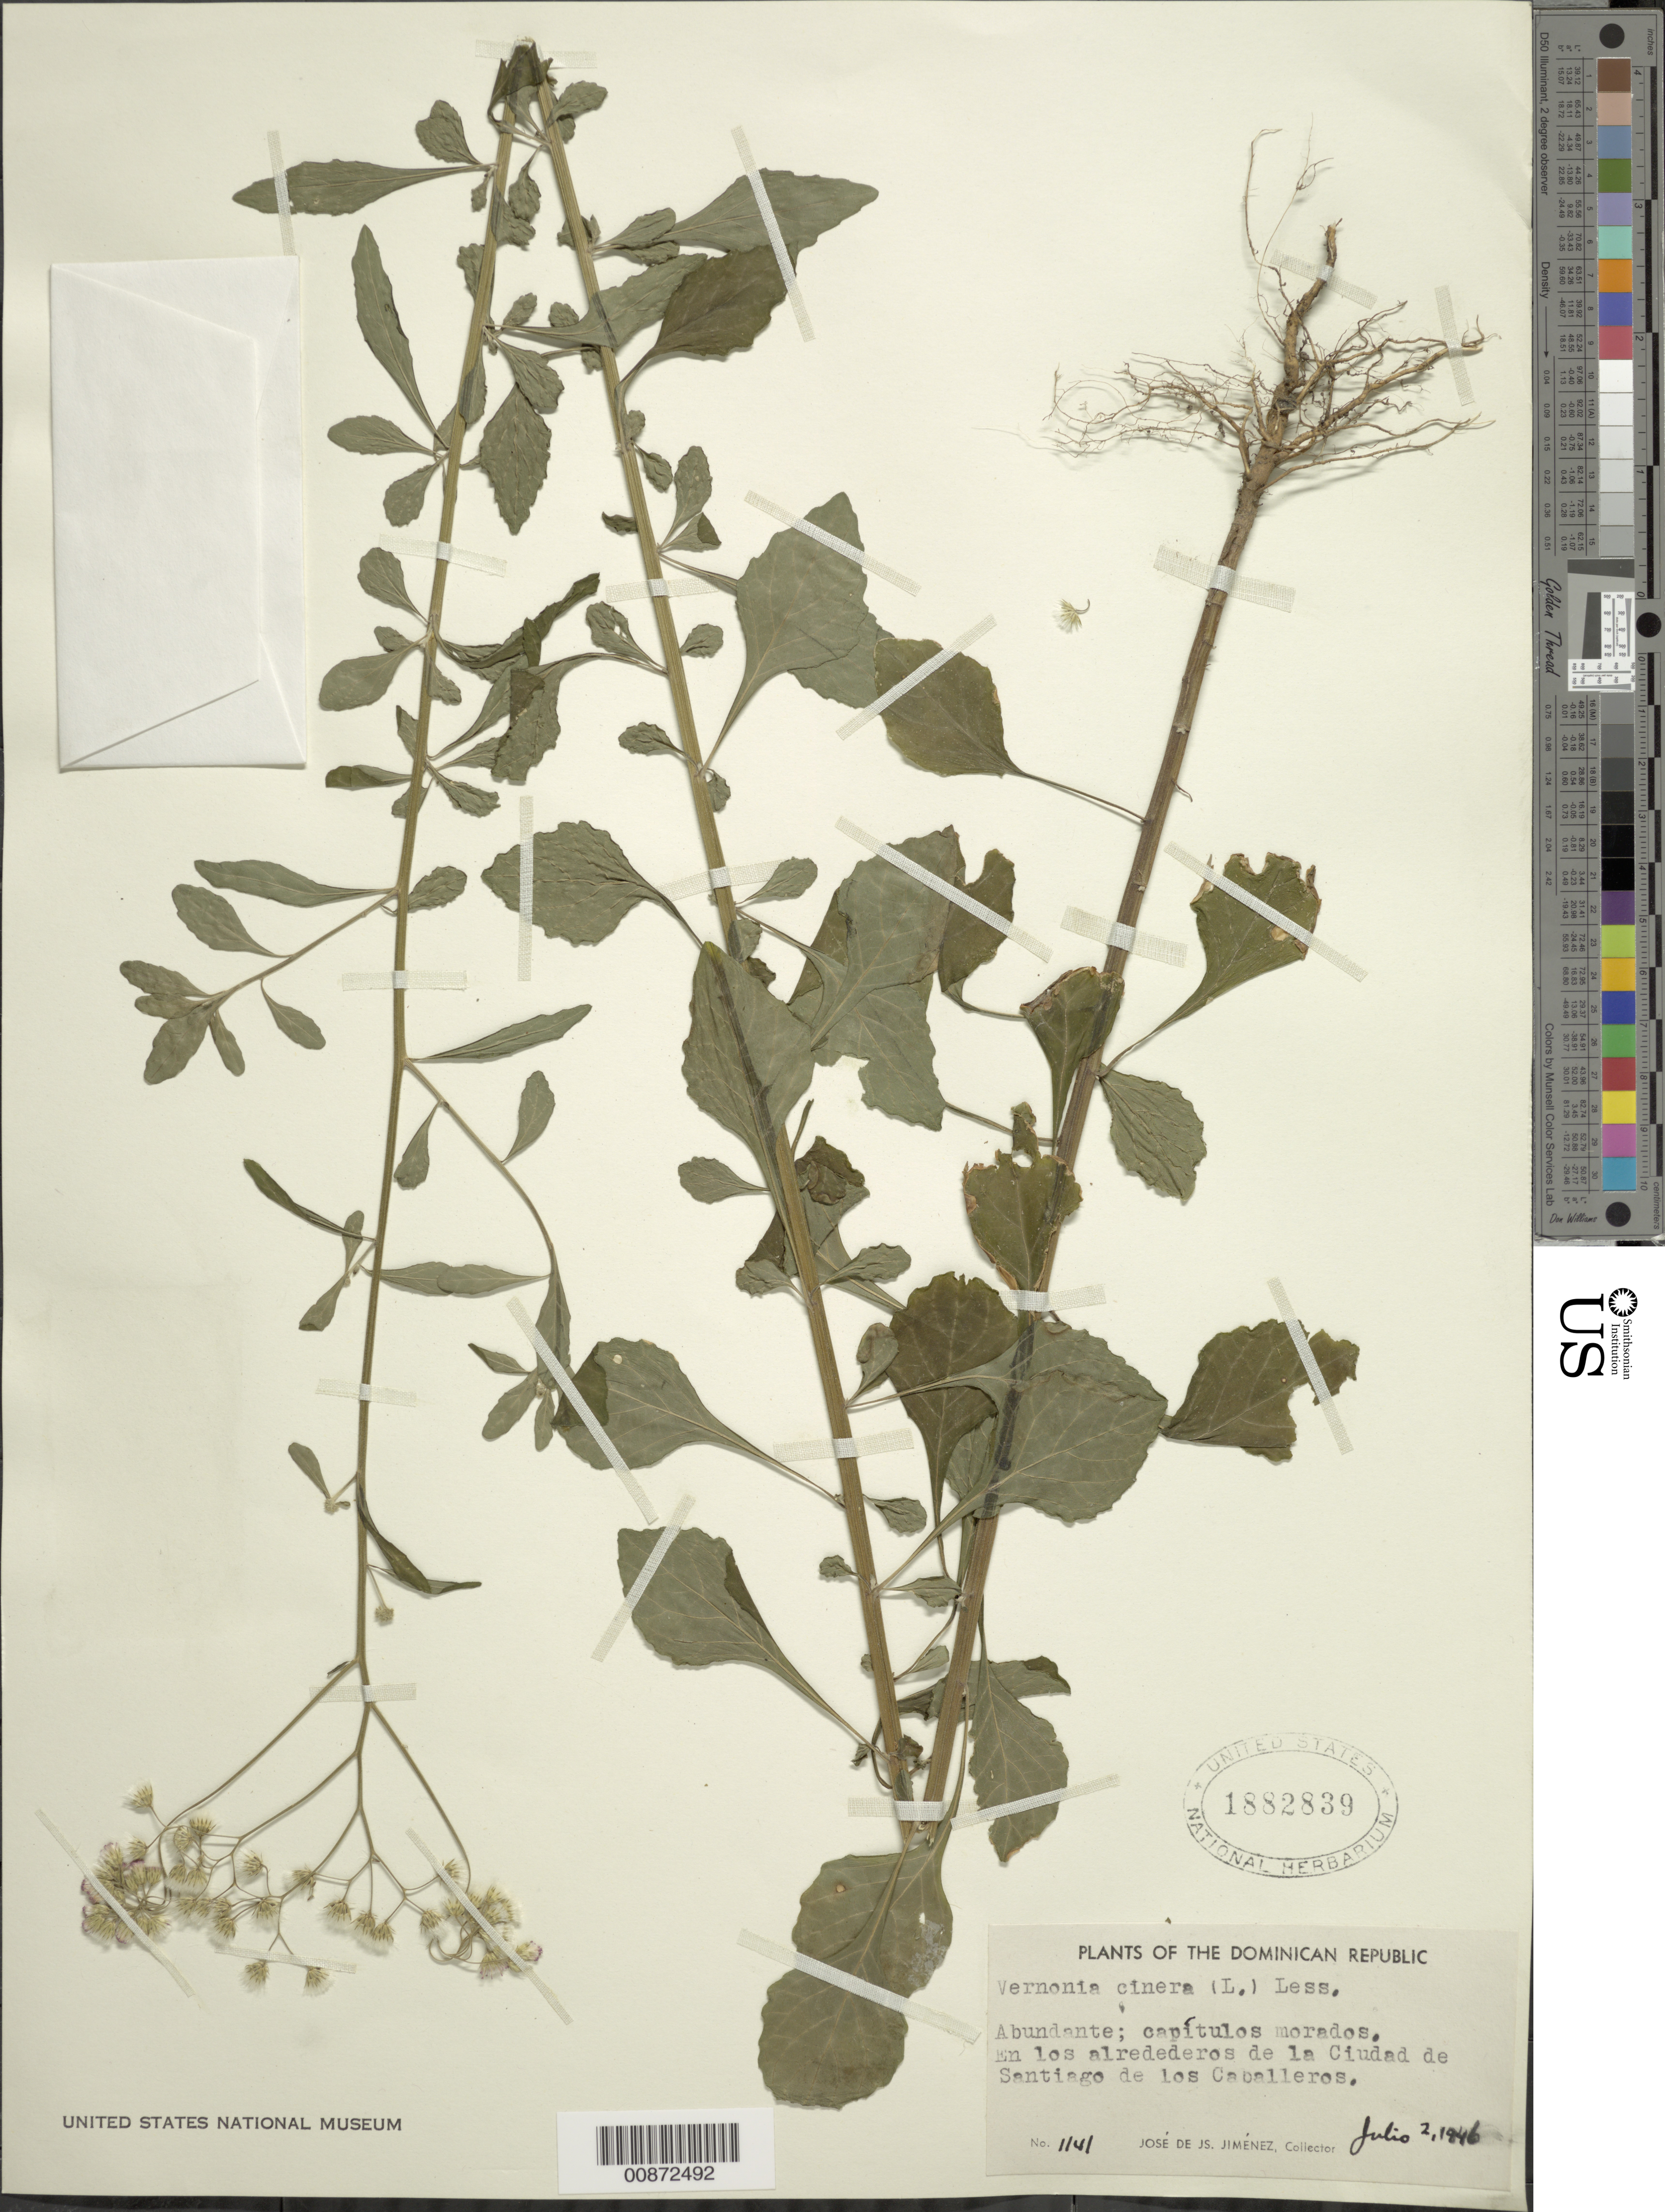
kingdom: Plantae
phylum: Tracheophyta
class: Magnoliopsida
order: Asterales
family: Asteraceae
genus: Cyanthillium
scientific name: Cyanthillium cinereum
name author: (L.) H. Rob.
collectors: J. J. Jiménez Almonte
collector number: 1141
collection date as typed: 02 Jul 1946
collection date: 1946-07-02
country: Dominican Republic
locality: En los alredederos de la Ciudad de Santiago de los Caballeros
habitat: Capítulos morados (?)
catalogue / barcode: US 1882839